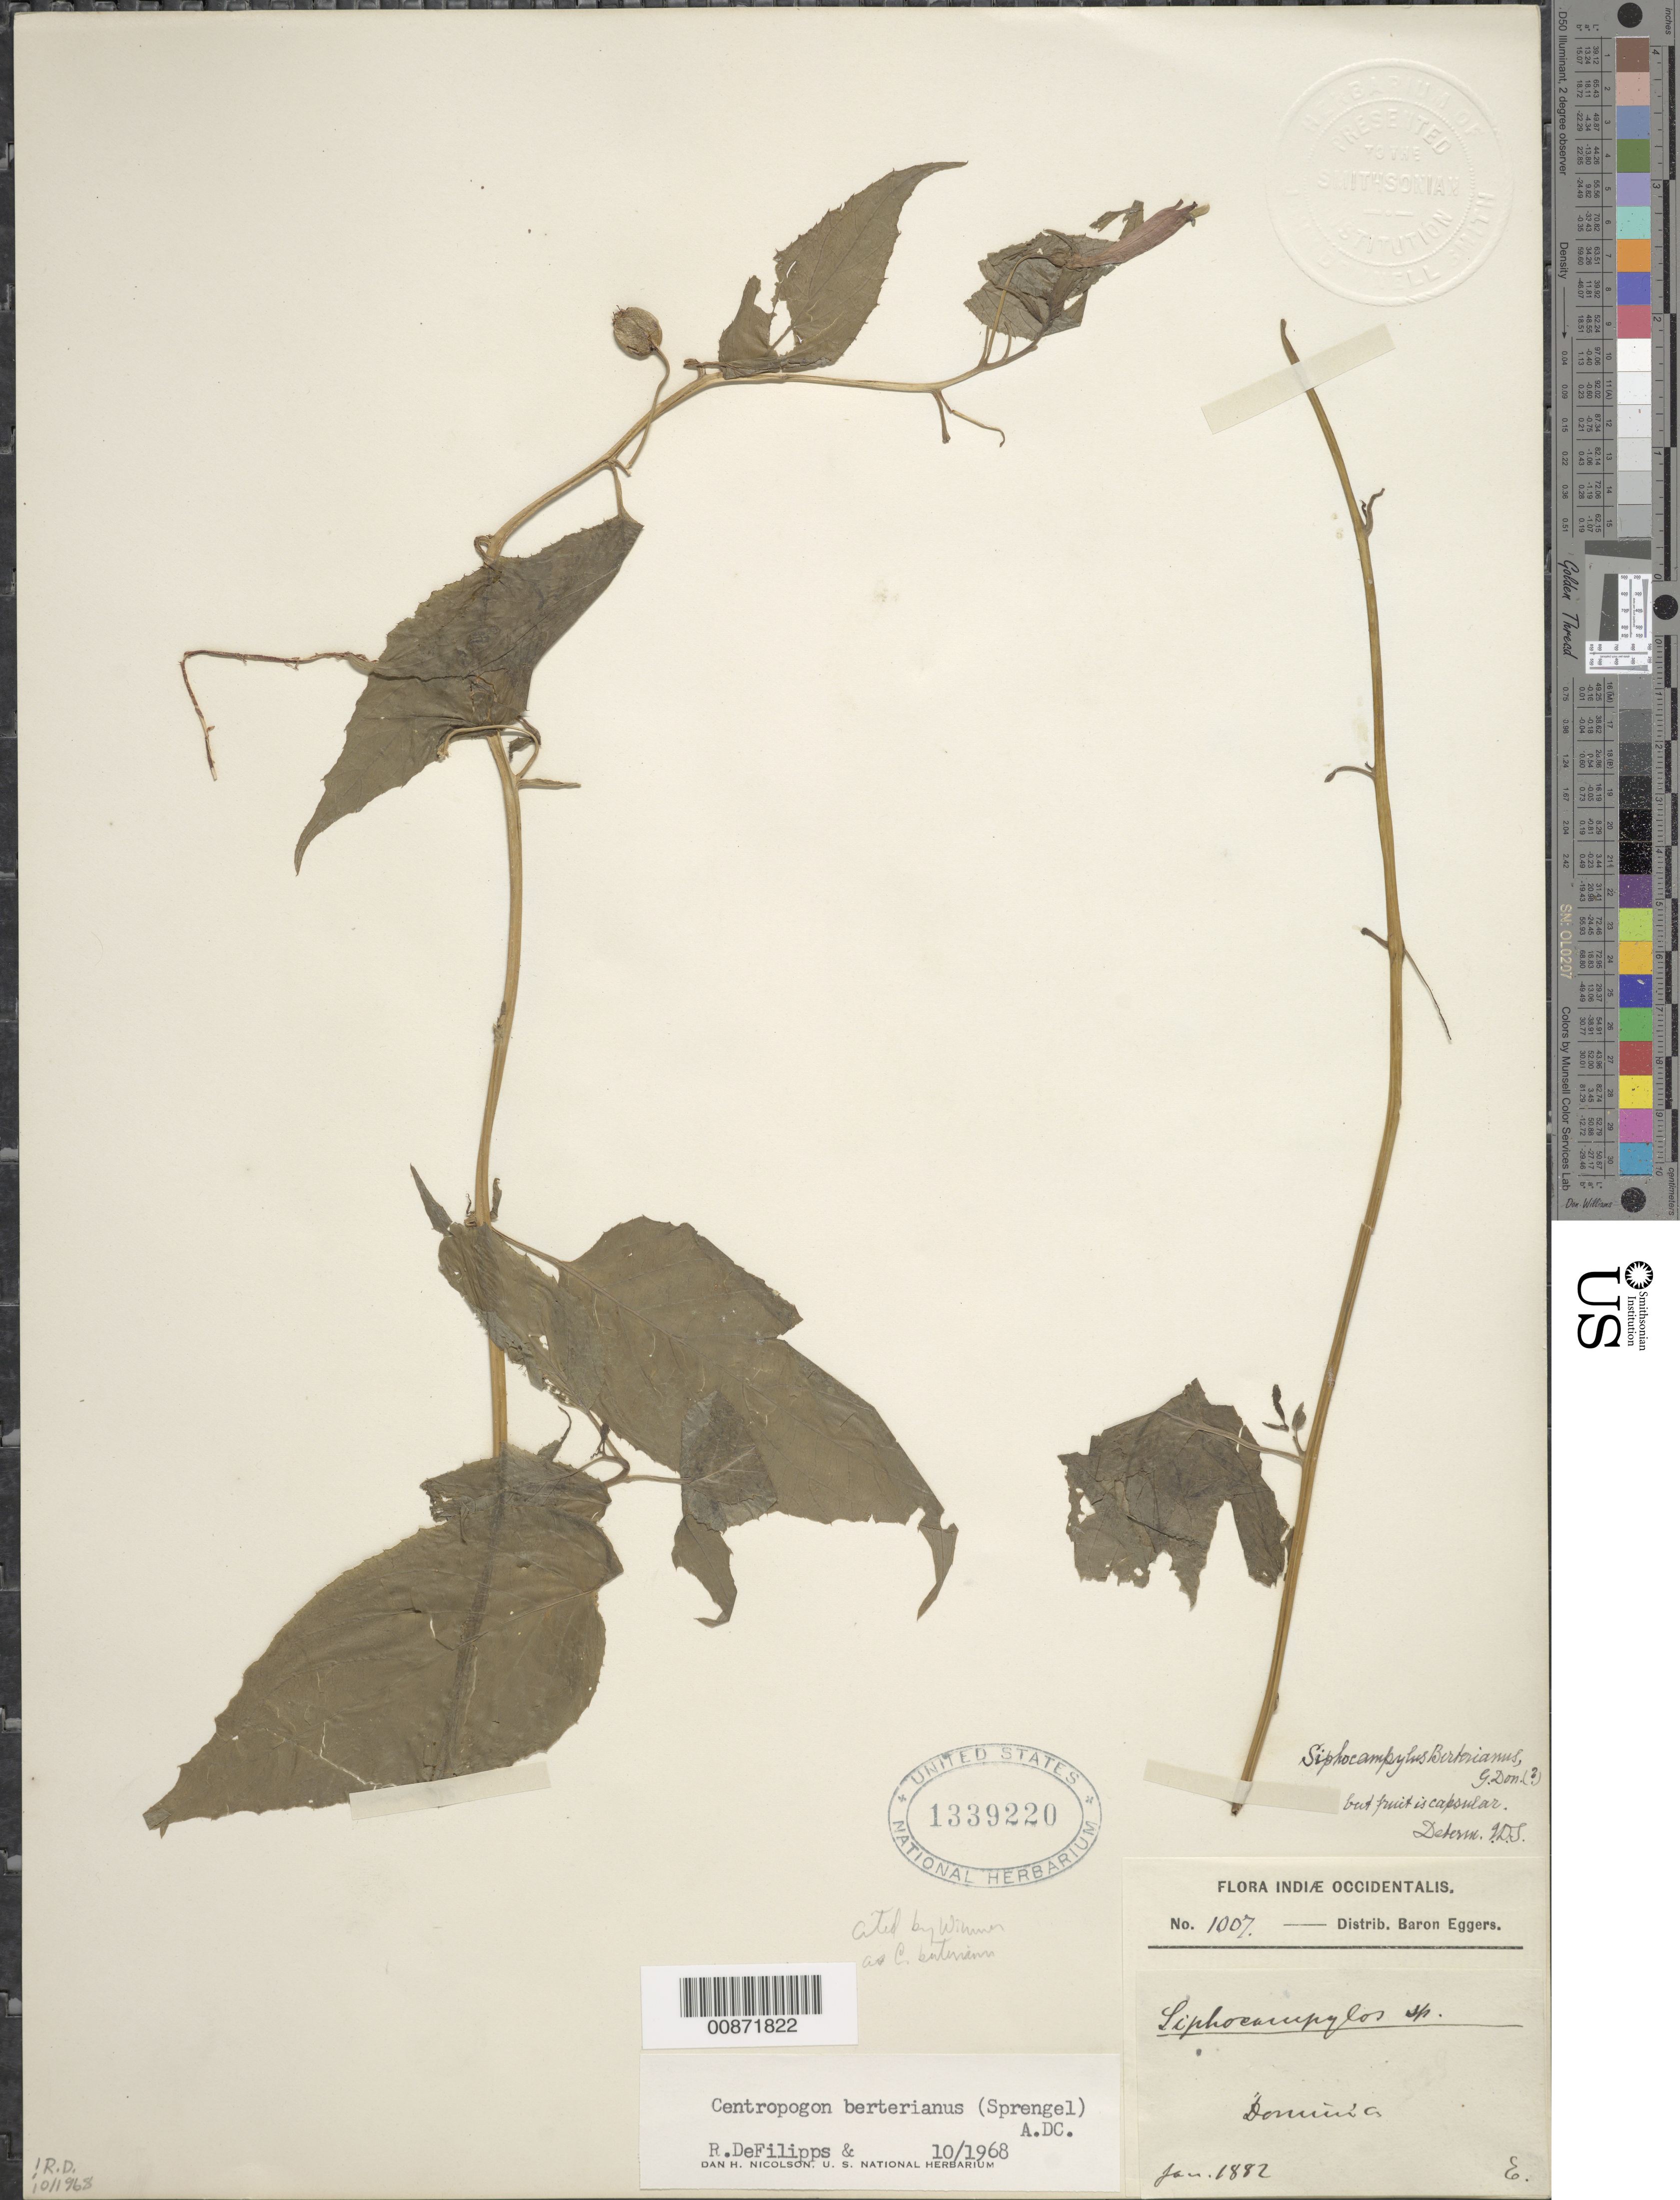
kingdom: Plantae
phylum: Tracheophyta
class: Magnoliopsida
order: Asterales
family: Campanulaceae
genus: Centropogon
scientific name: Centropogon berteroanus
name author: (Spreng.) DC.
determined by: Nicolson, D. H.; DeFilipps, R. A.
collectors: H. F. A. von Eggers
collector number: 1007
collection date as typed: Jan 1882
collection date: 1882-01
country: Dominica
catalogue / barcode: US 1339220